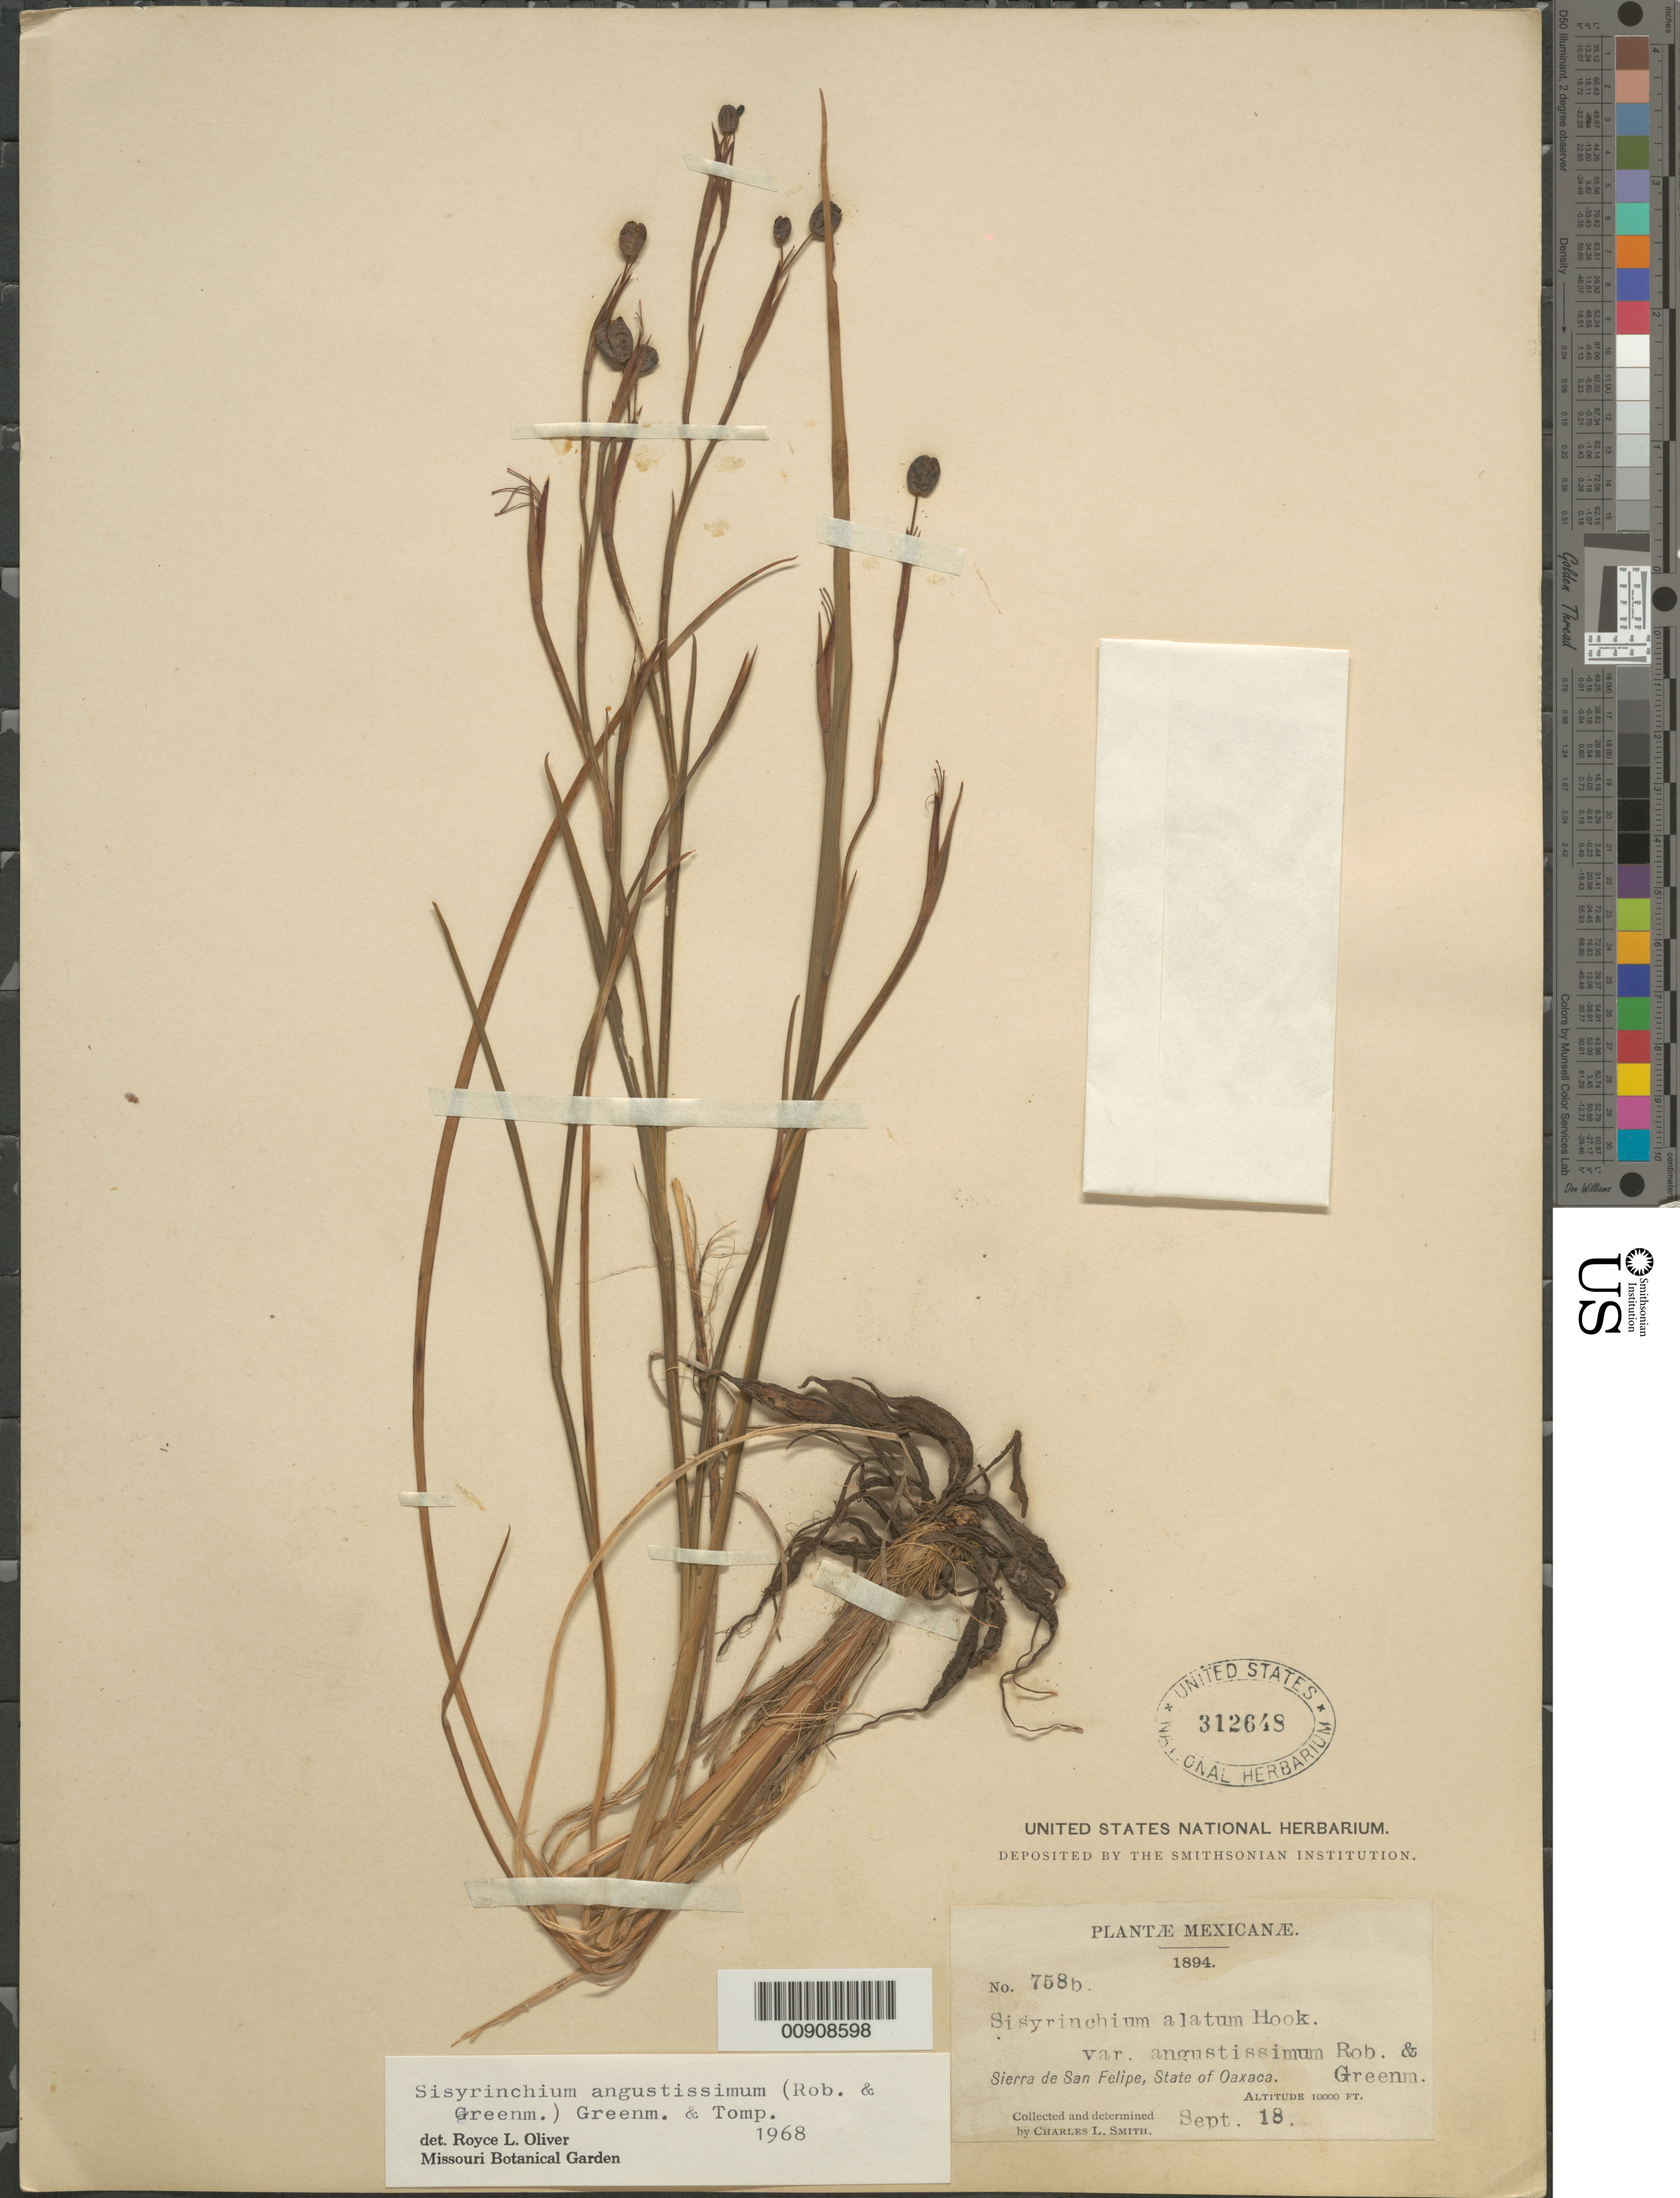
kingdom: Plantae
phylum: Tracheophyta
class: Liliopsida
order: Asparagales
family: Iridaceae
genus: Sisyrinchium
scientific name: Sisyrinchium angustissimum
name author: (B.L. Rob.) Greenm. & C.H. Thomps.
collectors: C. L. Smith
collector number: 758 b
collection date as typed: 18 Sep 1894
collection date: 1894-09-18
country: Mexico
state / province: Oaxaca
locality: Sierra de San Felipe, State of Oaxaca.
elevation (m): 3048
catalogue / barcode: US 312648